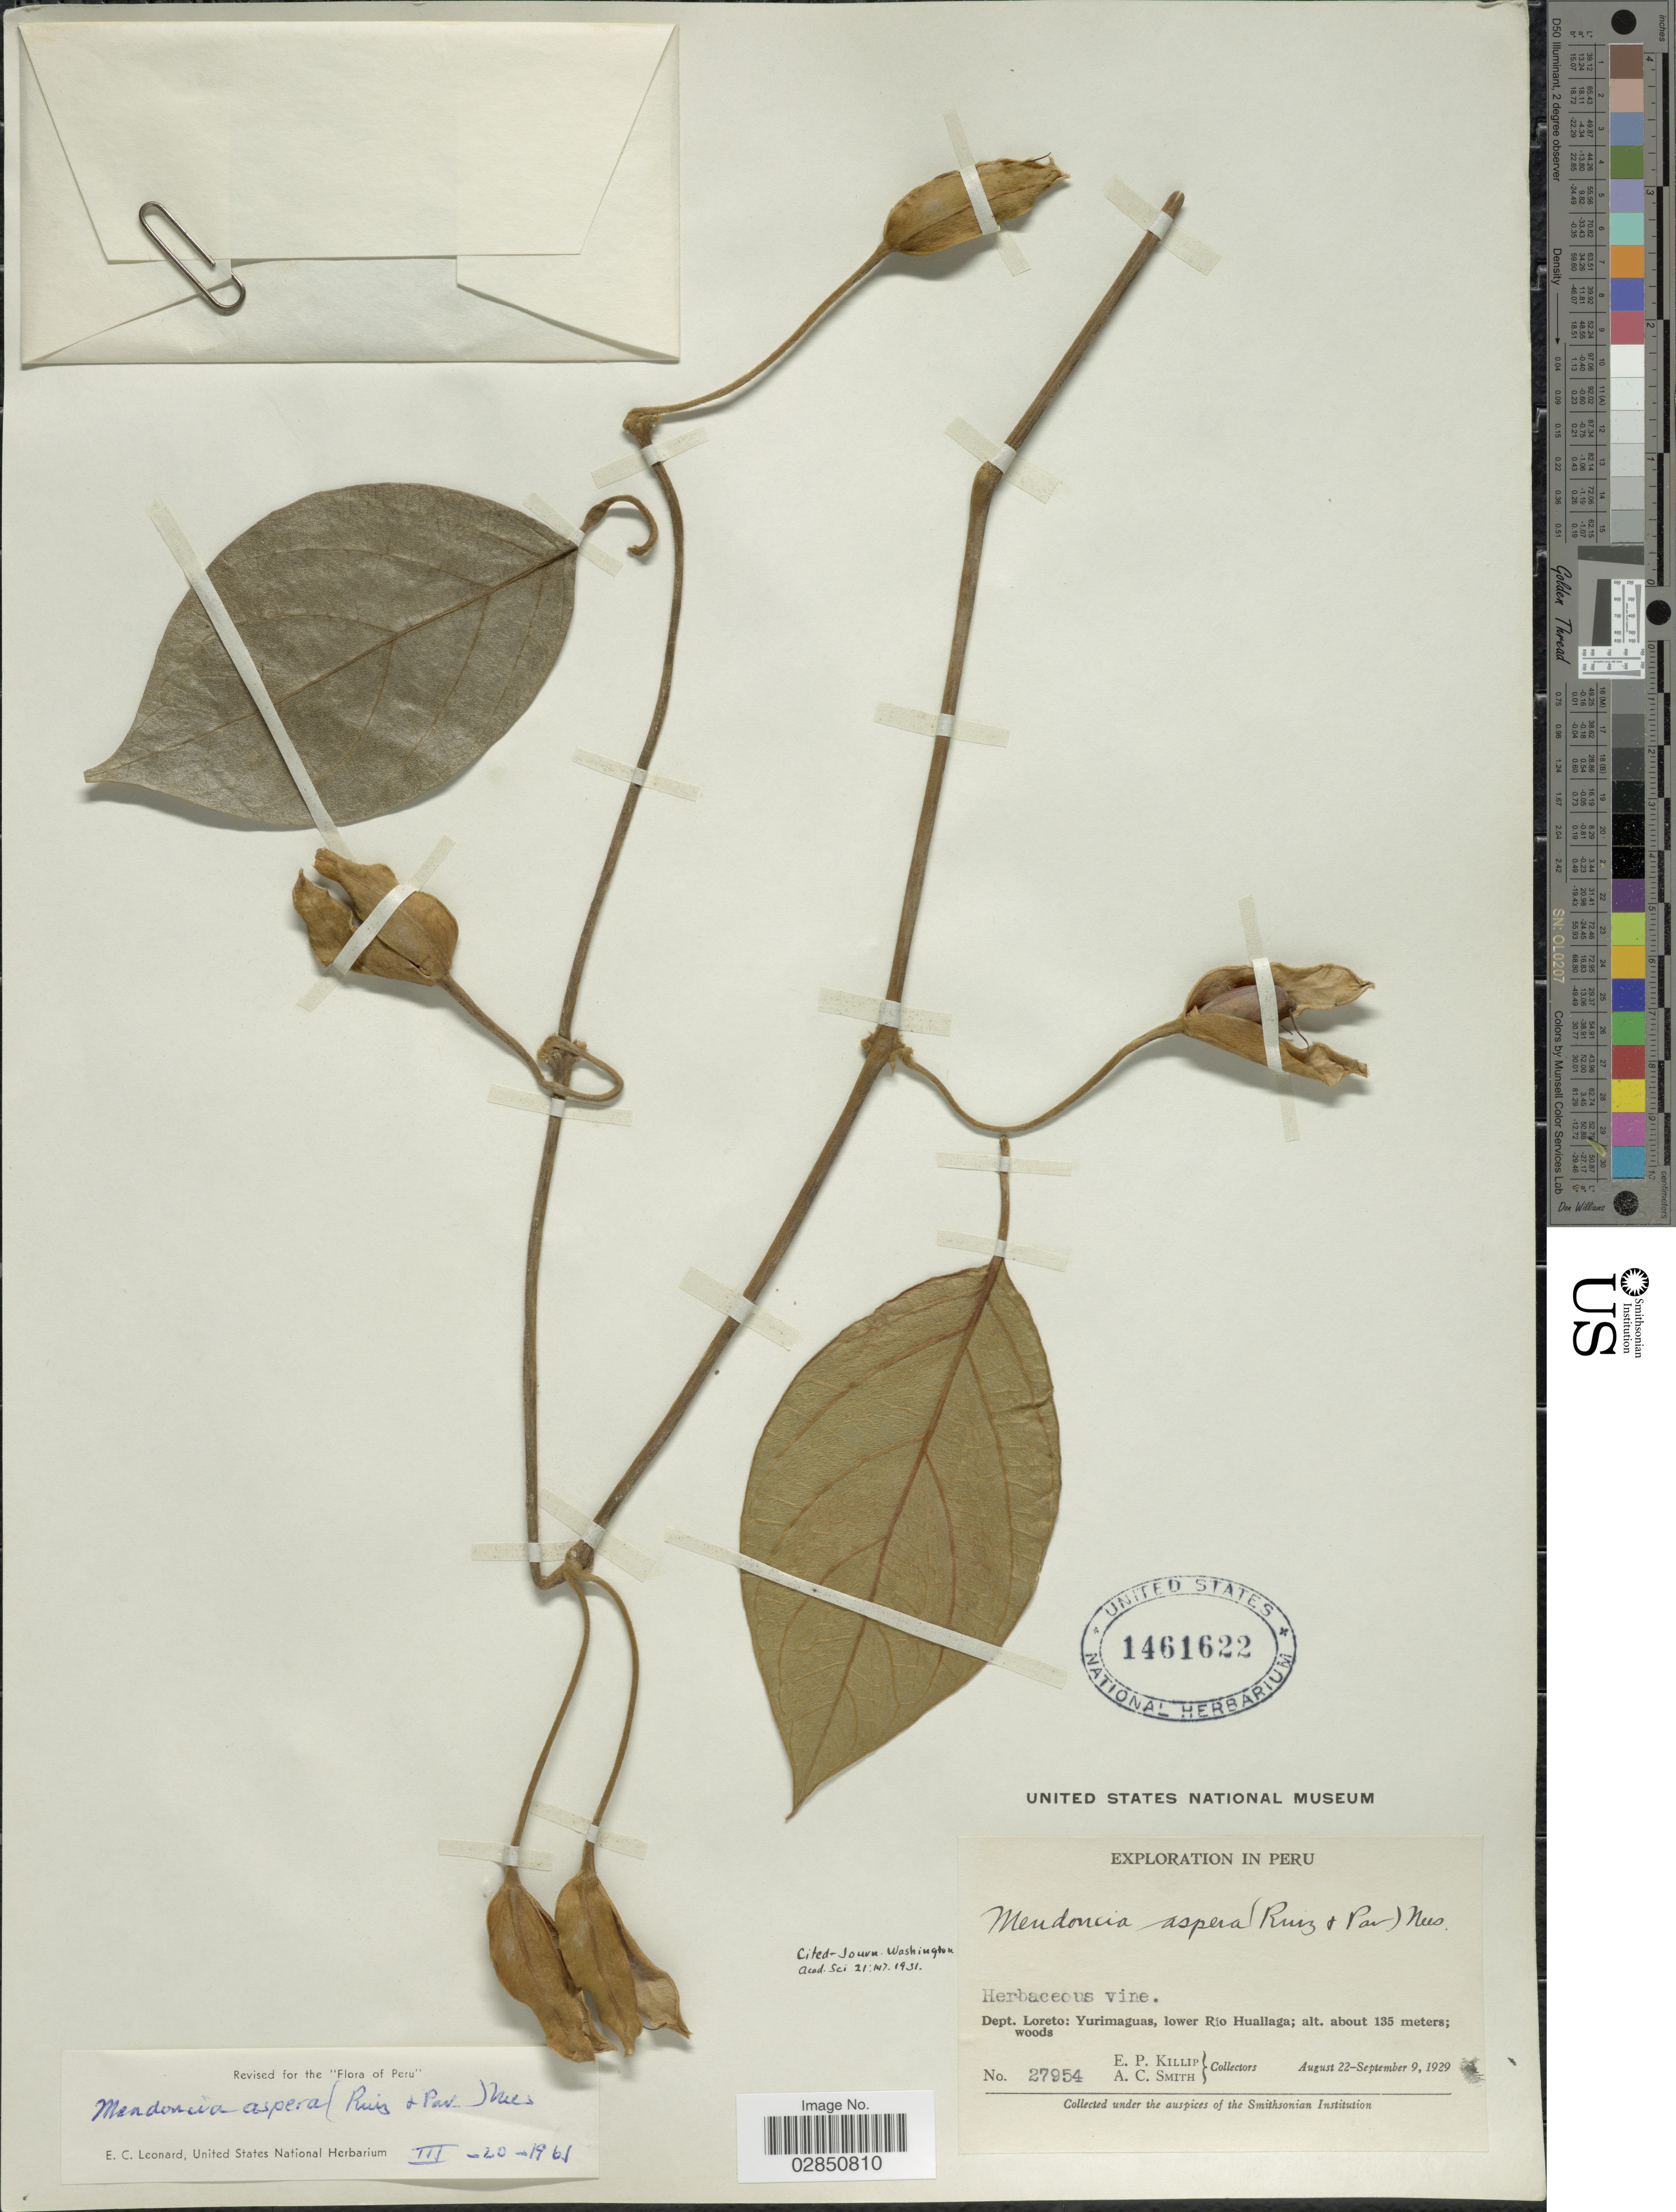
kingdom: Plantae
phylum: Tracheophyta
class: Magnoliopsida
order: Lamiales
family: Acanthaceae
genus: Mendoncia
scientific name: Mendoncia aspera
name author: (Ruiz & Pav.) Nees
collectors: E. P. Killip & A. C. Smith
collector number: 27954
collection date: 1929-08-22/1929-09-09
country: Peru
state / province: Loreto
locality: Dept. Loreto: Yurimaguas, lower Río Huallaga.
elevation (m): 135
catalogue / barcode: US 1461622